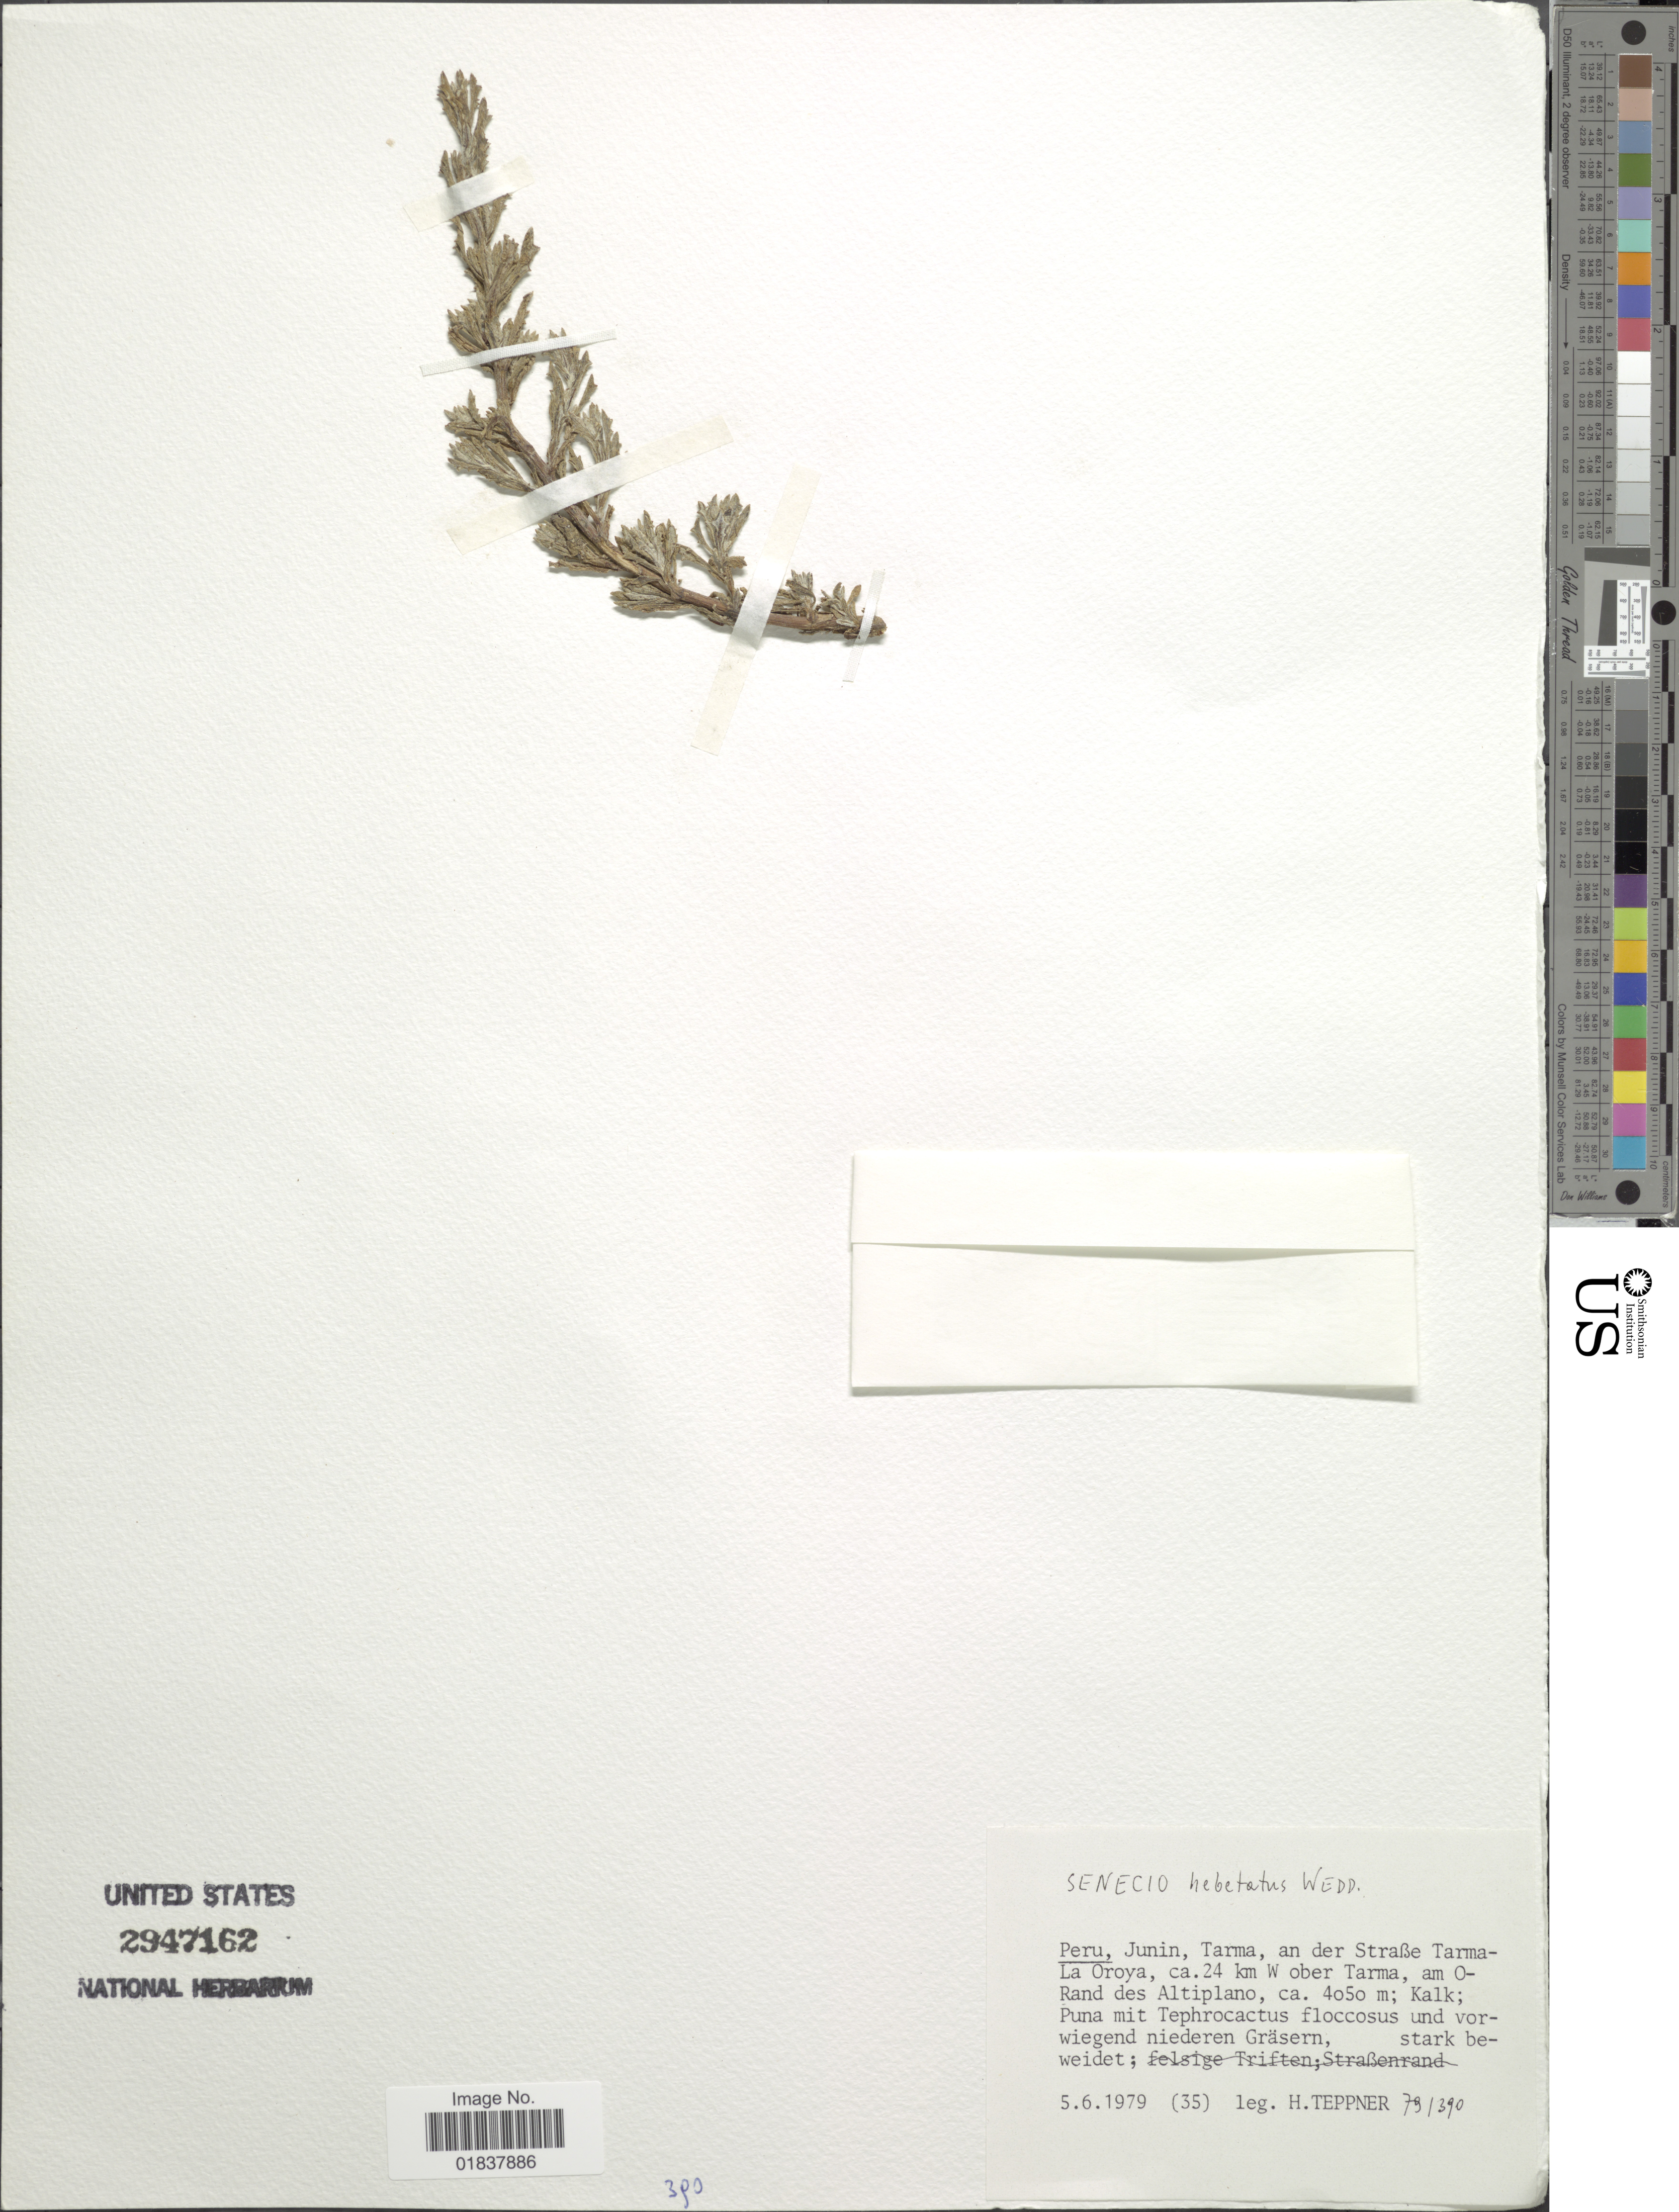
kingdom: Plantae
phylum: Tracheophyta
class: Magnoliopsida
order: Asterales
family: Asteraceae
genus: Senecio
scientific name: Senecio hebetatus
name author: Wedd.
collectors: H. Teppner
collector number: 79/390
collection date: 1979-06-05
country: Peru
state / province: Junín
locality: Tarma, an der Strabe Tarma-La Oroya, ca 24 km W ober Tarma, am O-Rand des Altiplano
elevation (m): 4050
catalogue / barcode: US 2947162